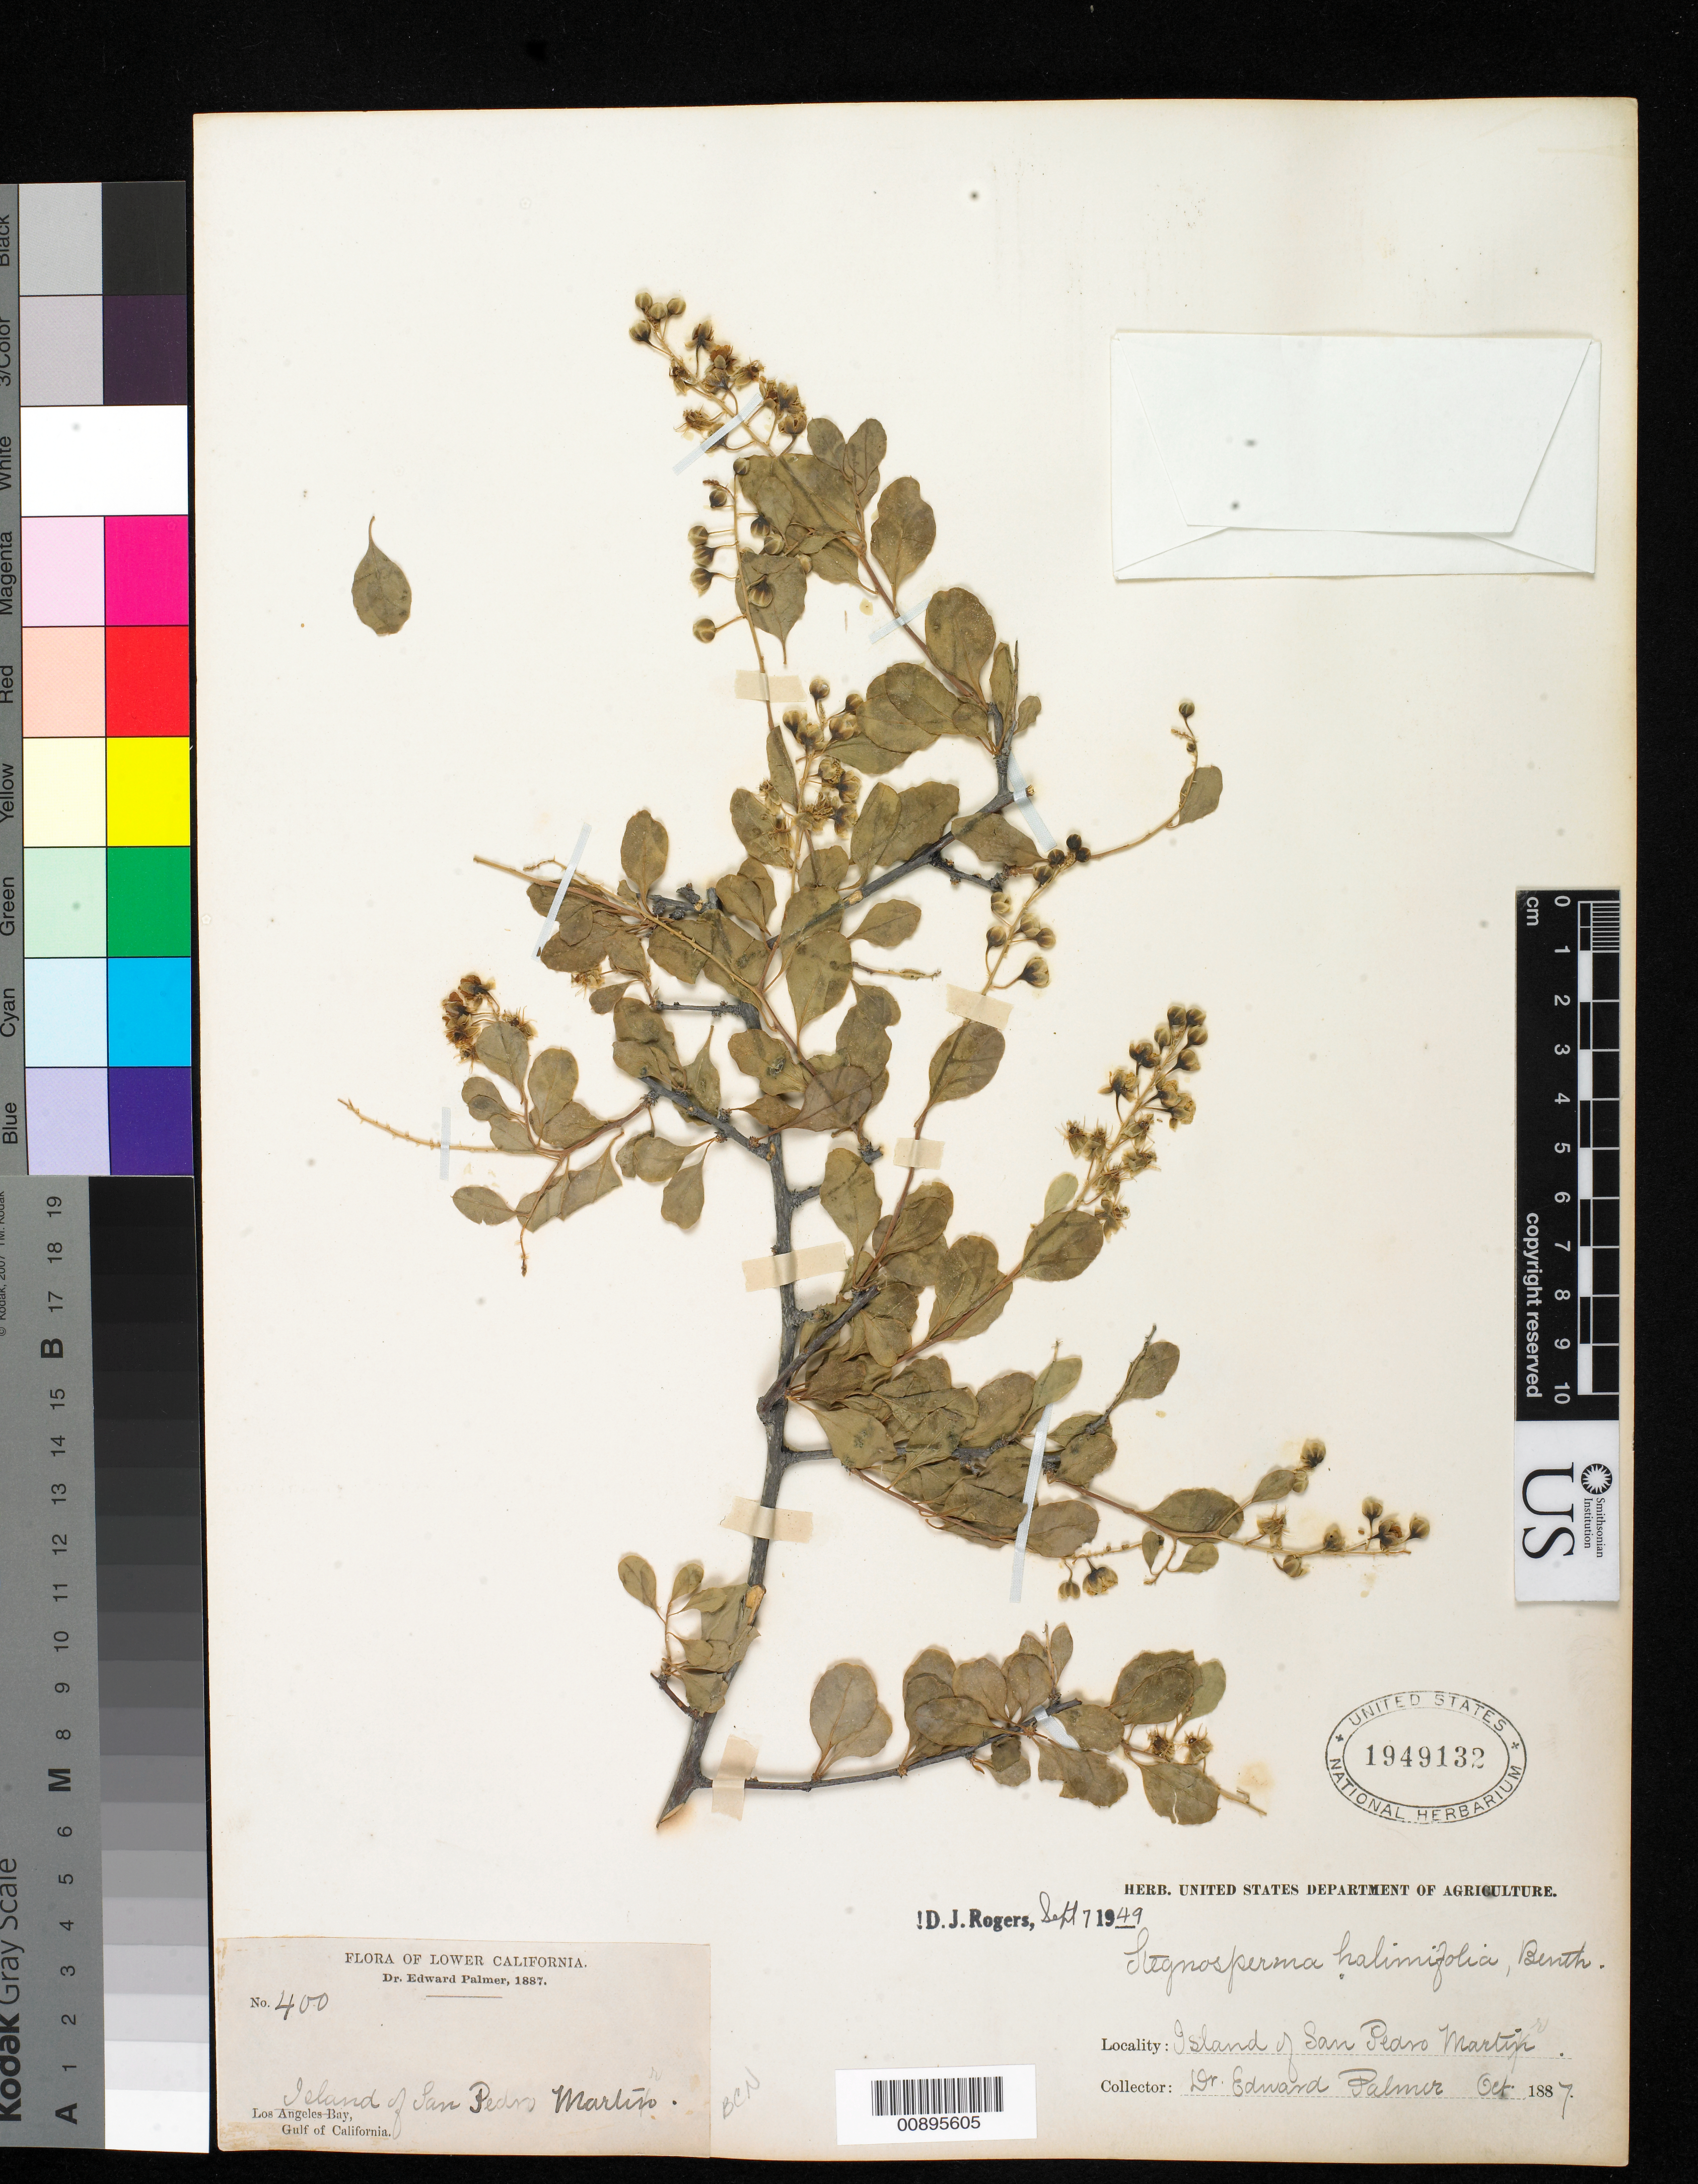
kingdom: Plantae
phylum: Tracheophyta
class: Magnoliopsida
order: Caryophyllales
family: Stegnospermataceae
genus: Stegnosperma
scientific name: Stegnosperma halimifolium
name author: Benth.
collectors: E. Palmer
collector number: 400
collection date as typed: Oct 1887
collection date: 1887-10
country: Mexico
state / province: Sonora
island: San Pedro Martir I.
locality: Island of San Pedro Martir, Baja California.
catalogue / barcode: US 1949132